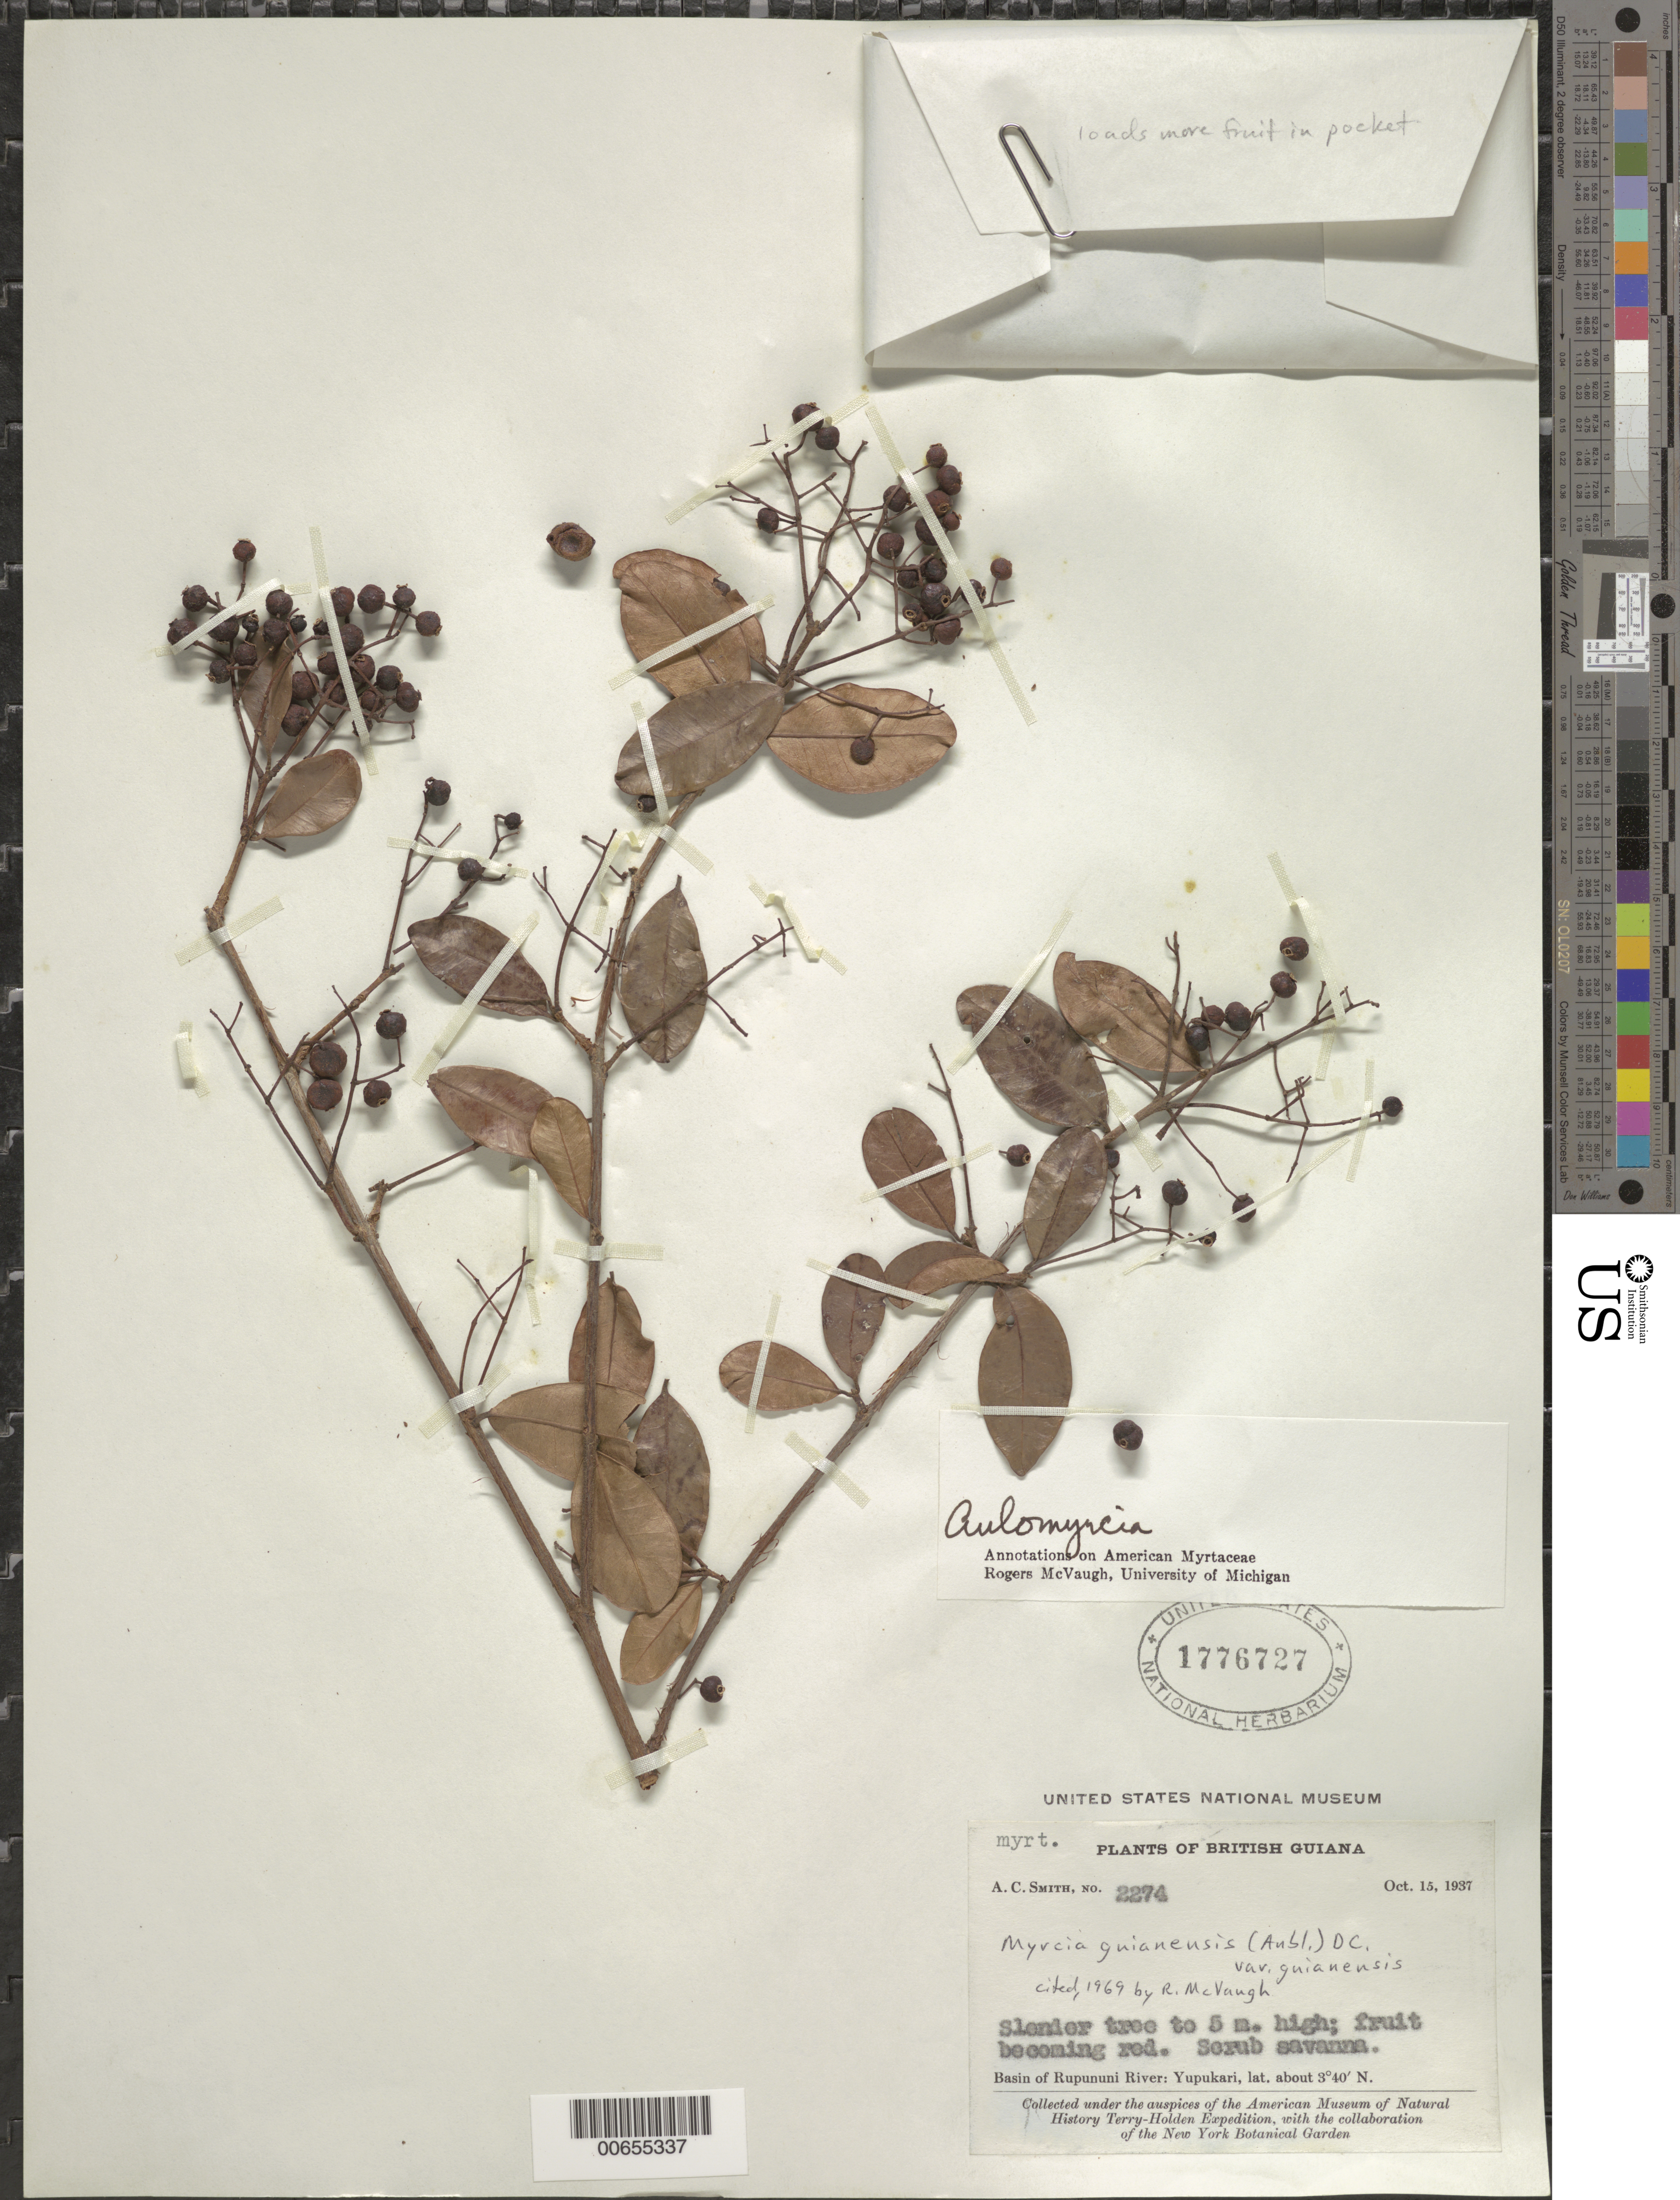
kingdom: Plantae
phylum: Tracheophyta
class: Magnoliopsida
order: Myrtales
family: Myrtaceae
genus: Myrcia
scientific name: Myrcia guianensis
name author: (Aubl.) DC.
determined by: McVaugh, R.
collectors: A. C. Smith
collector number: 2274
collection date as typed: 15-Oct-37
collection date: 1937-10-15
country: Guyana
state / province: U. Takutu-U. Essequibo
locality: Yupukari, Rupununi River basin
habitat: Scrub savanna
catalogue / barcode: US 1776727